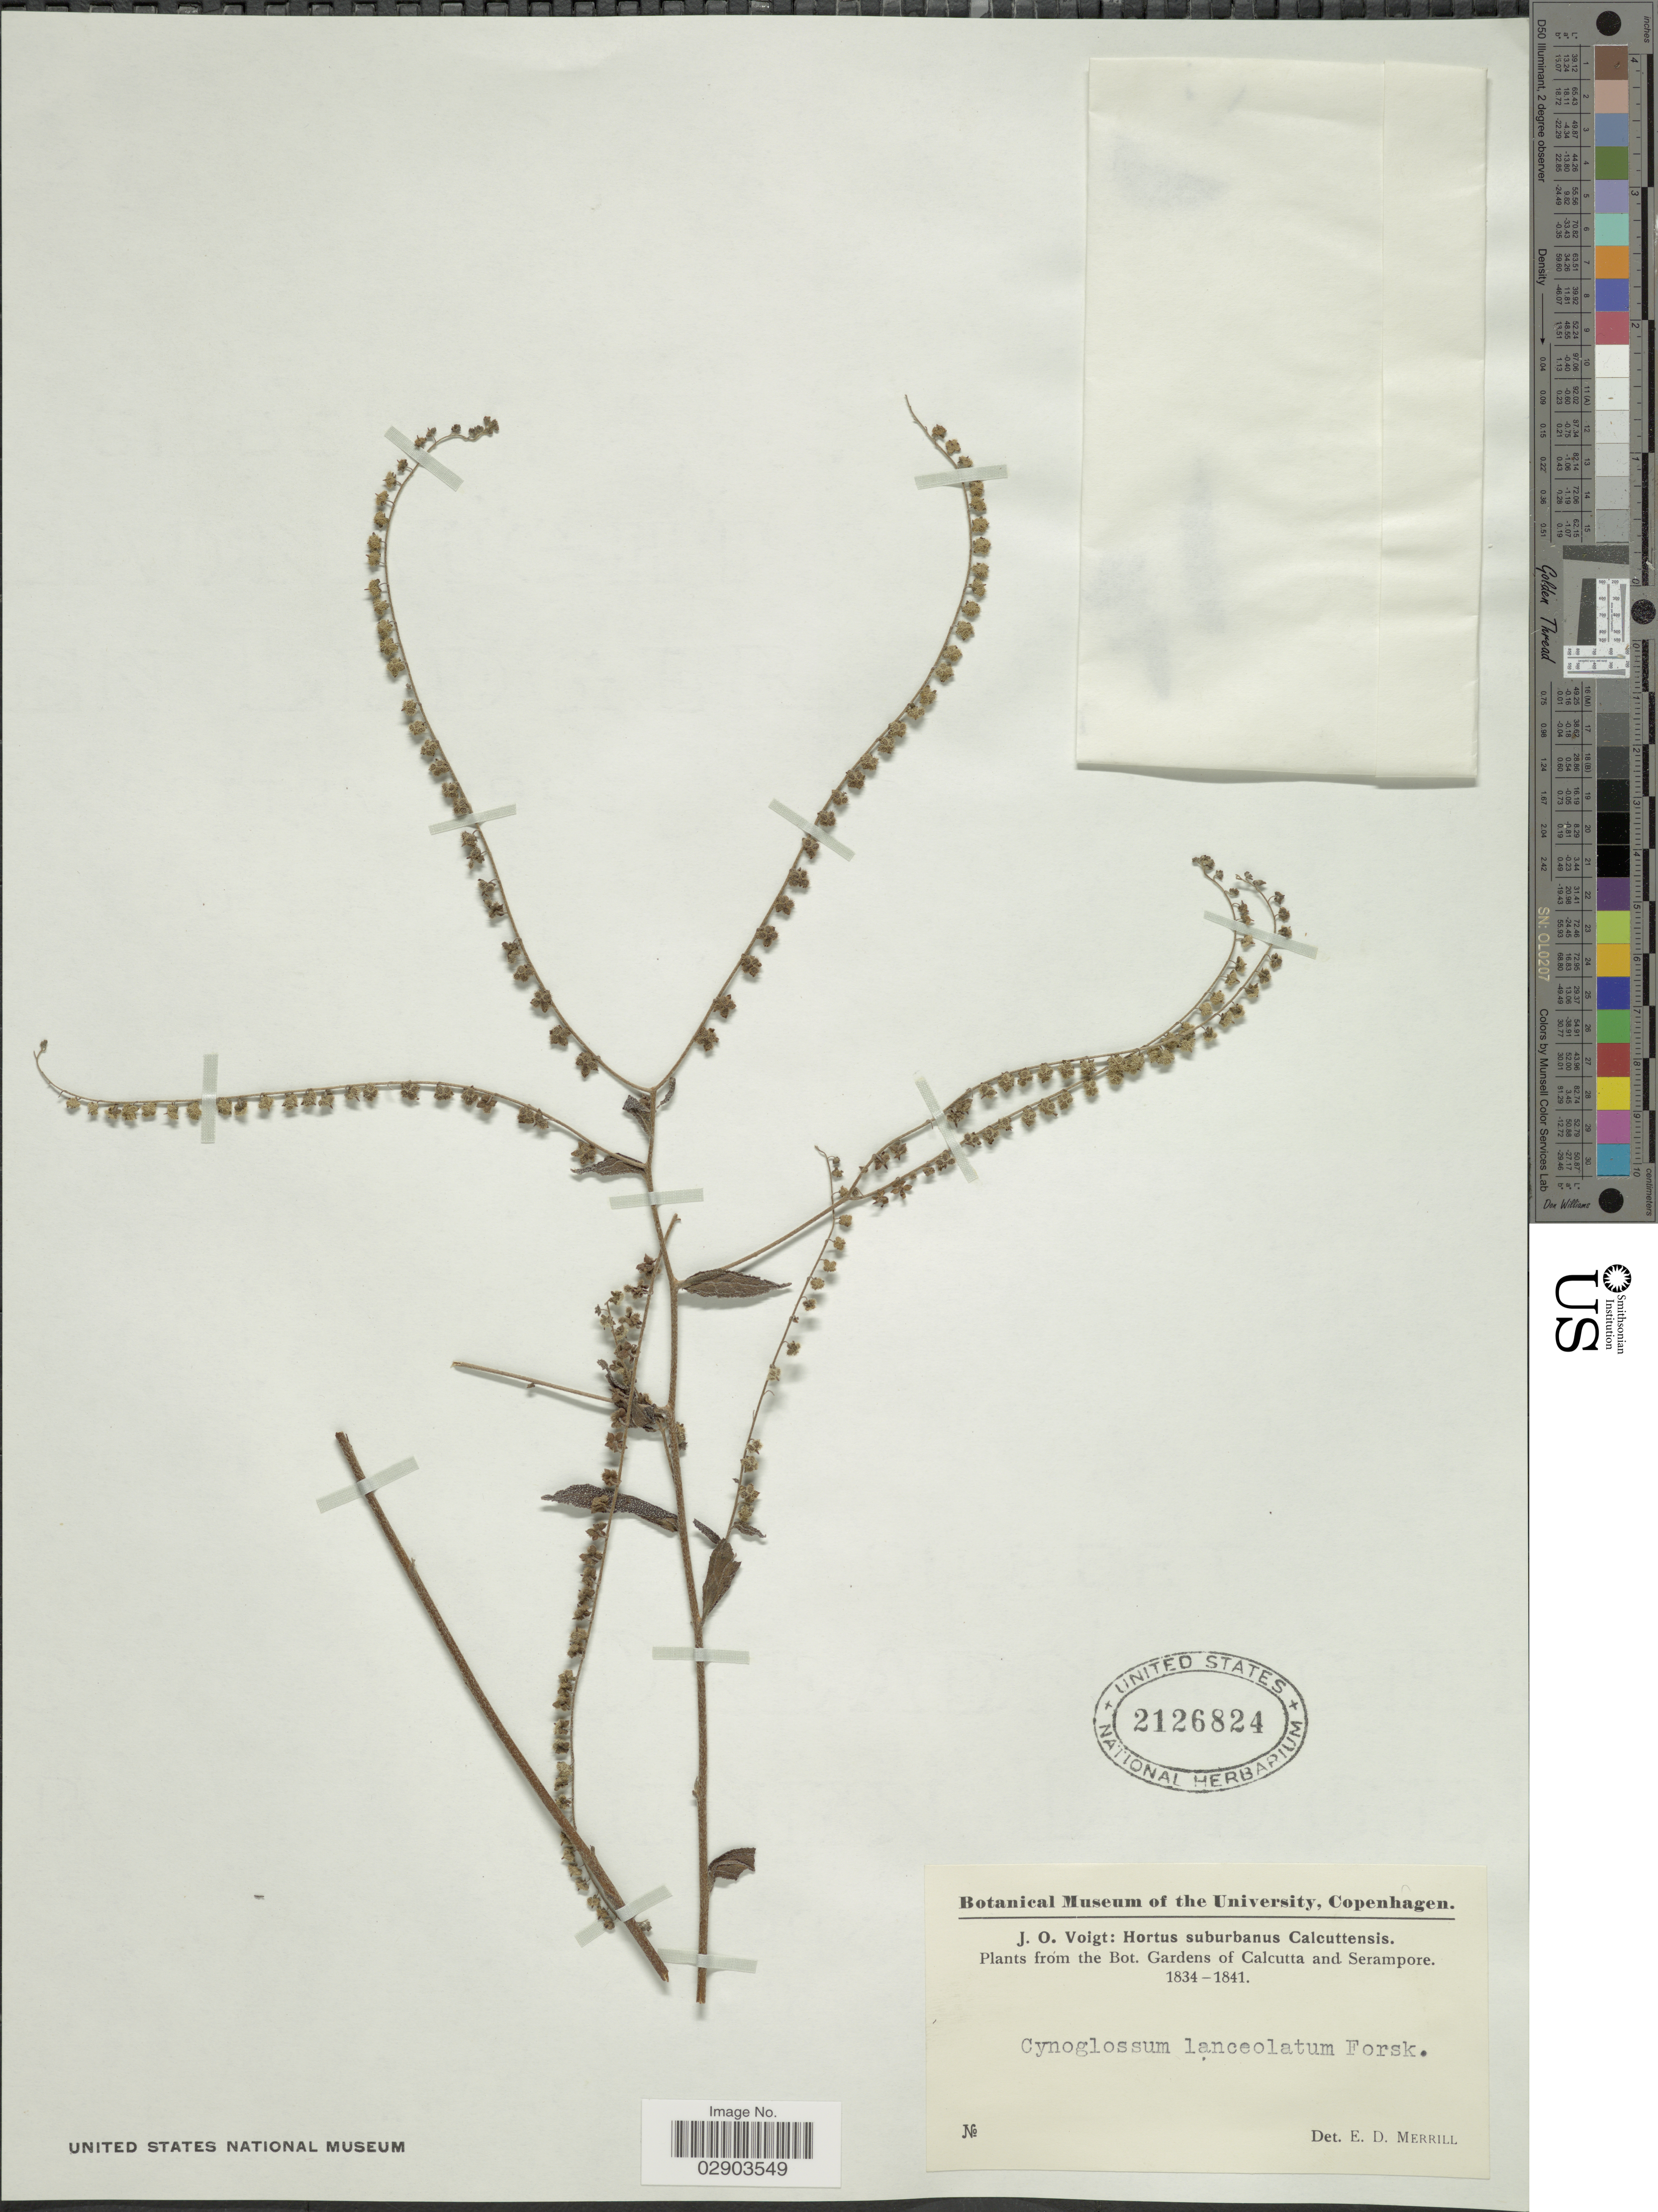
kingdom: Plantae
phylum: Tracheophyta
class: Magnoliopsida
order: Boraginales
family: Boraginaceae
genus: Cynoglossum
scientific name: Cynoglossum lanceolatum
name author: Forssk.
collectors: J. O. Voigt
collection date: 1834/1841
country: India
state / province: West Bengal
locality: Bot. Gardens of Calcutta and Serampore.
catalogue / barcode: US 2126824